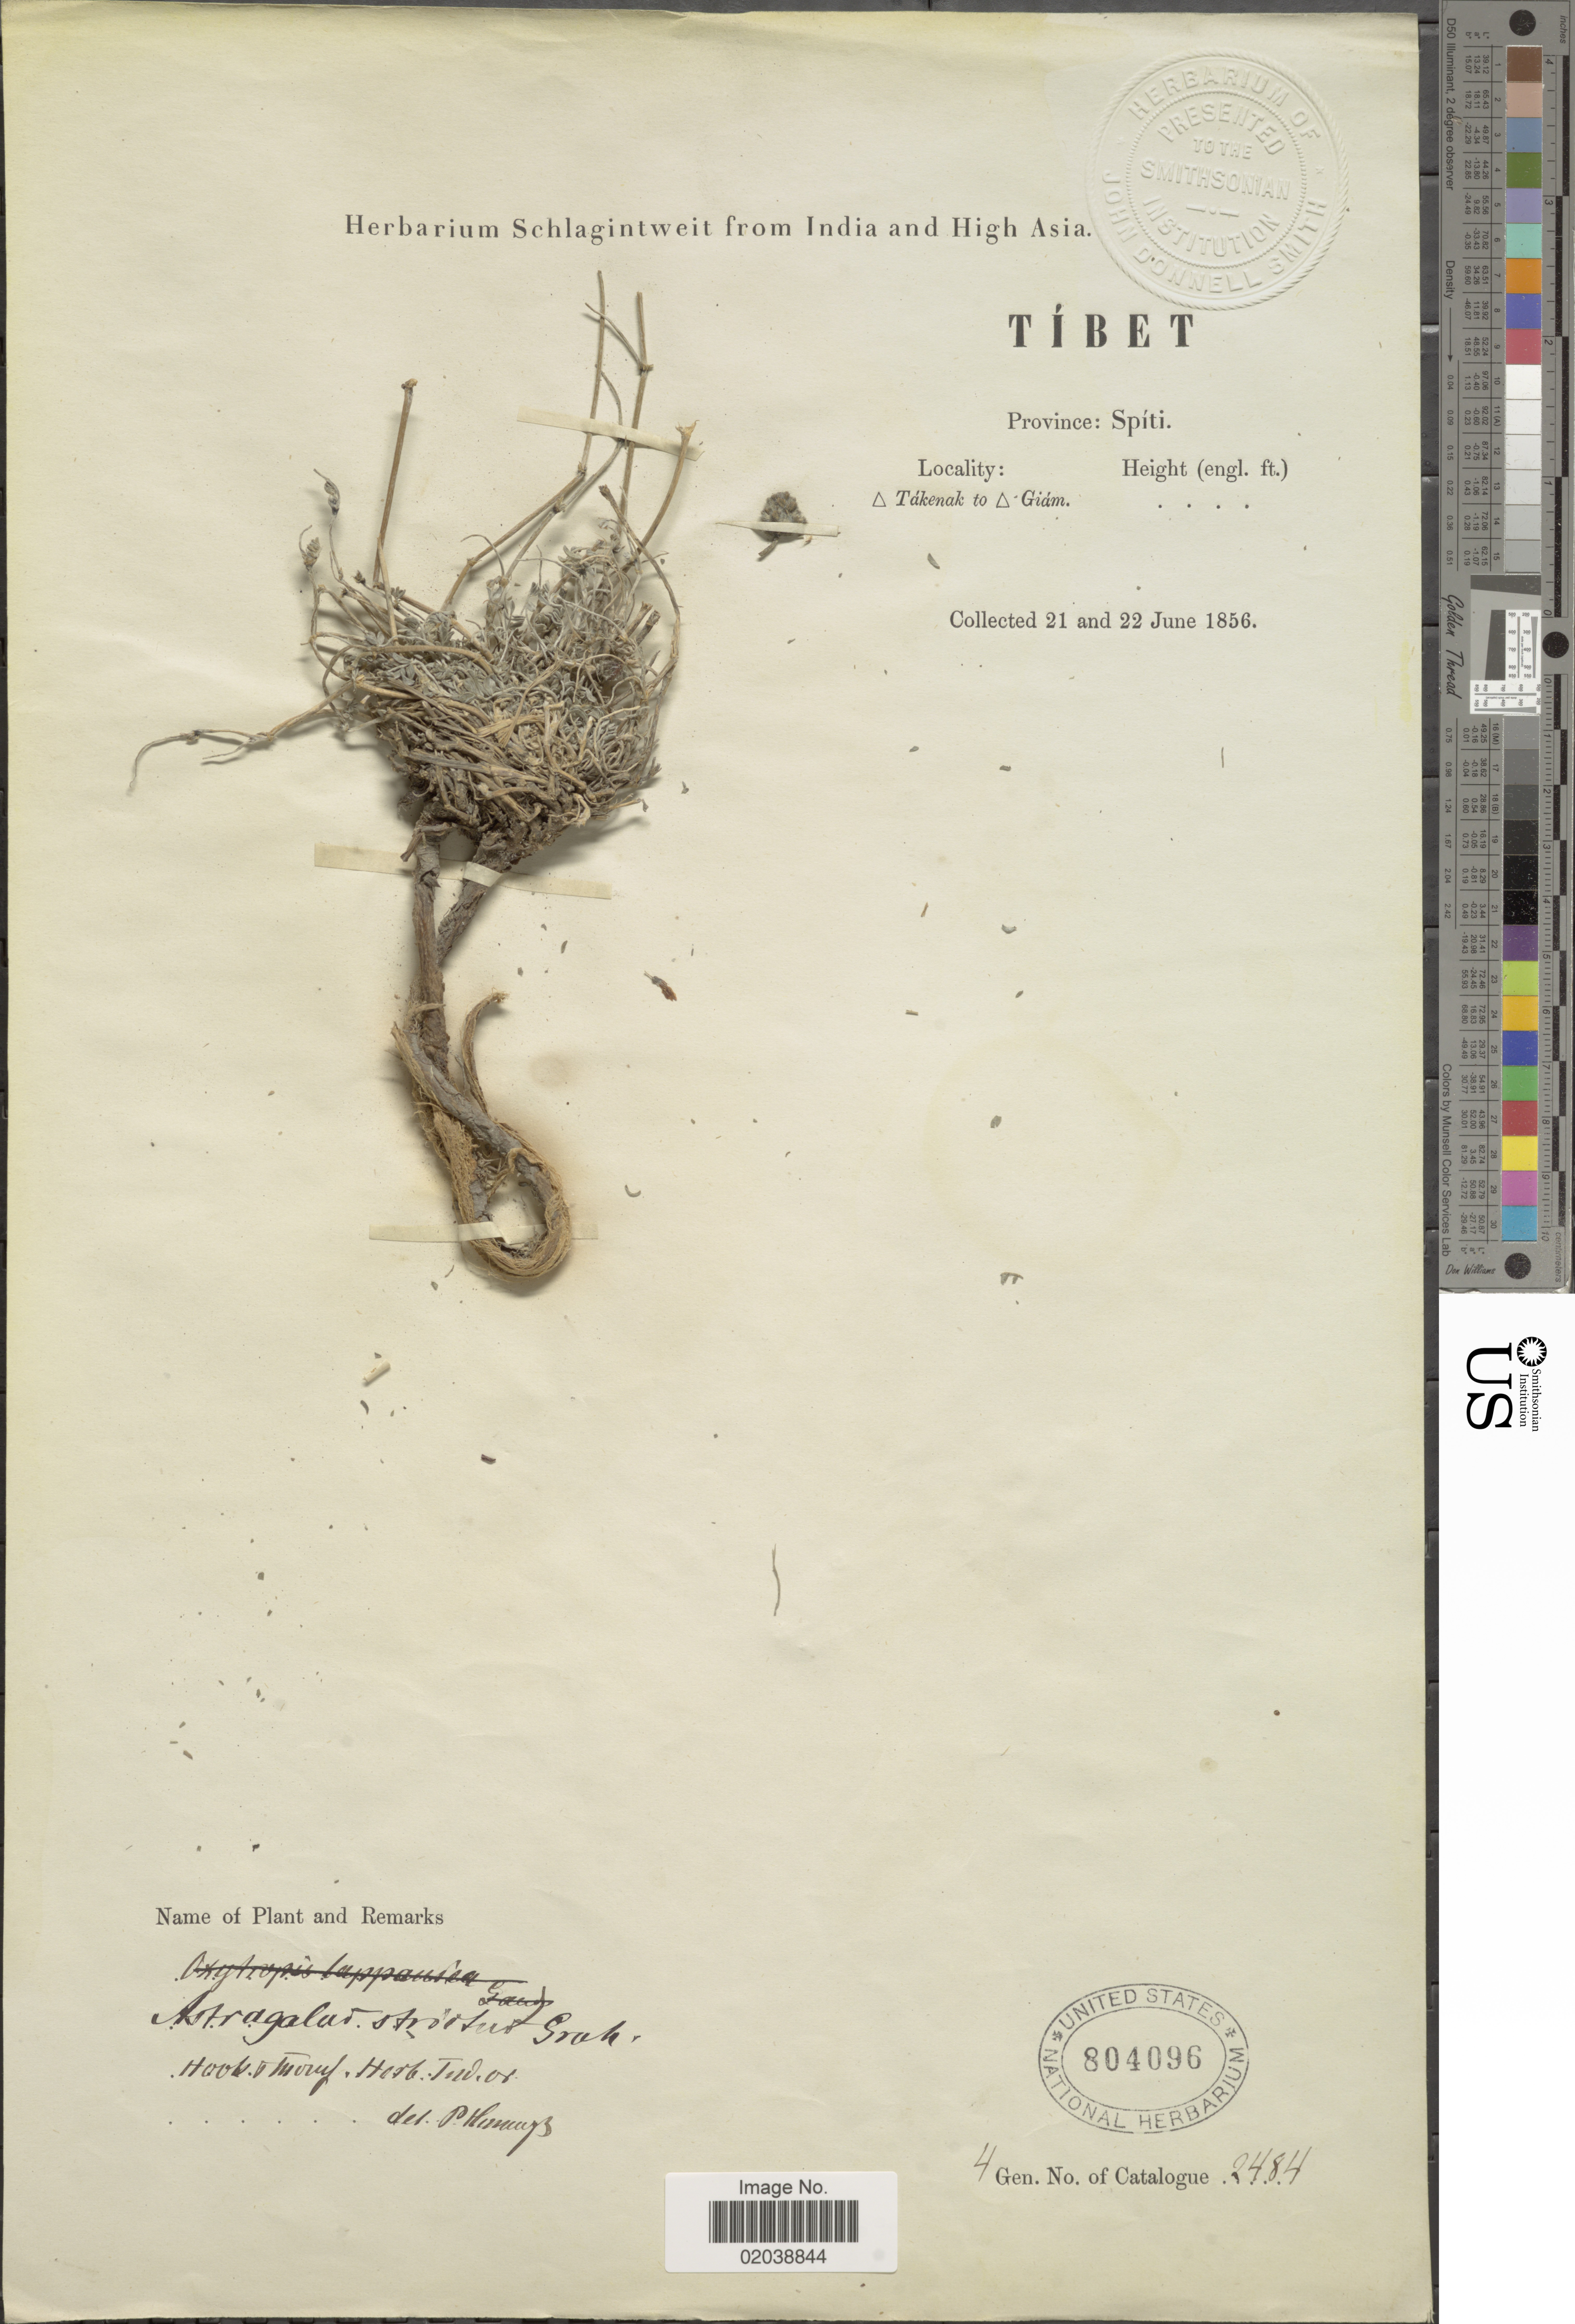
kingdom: Plantae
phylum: Tracheophyta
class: Magnoliopsida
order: Fabales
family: Fabaceae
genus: Astragalus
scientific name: Astragalus strictus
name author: Graham ex Benth.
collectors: ex herb. Schlagintweit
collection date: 1856-06-21/1856-06-22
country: China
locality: Tíbet, Province: Spíti, Yákenak to Giám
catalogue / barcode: US 804096